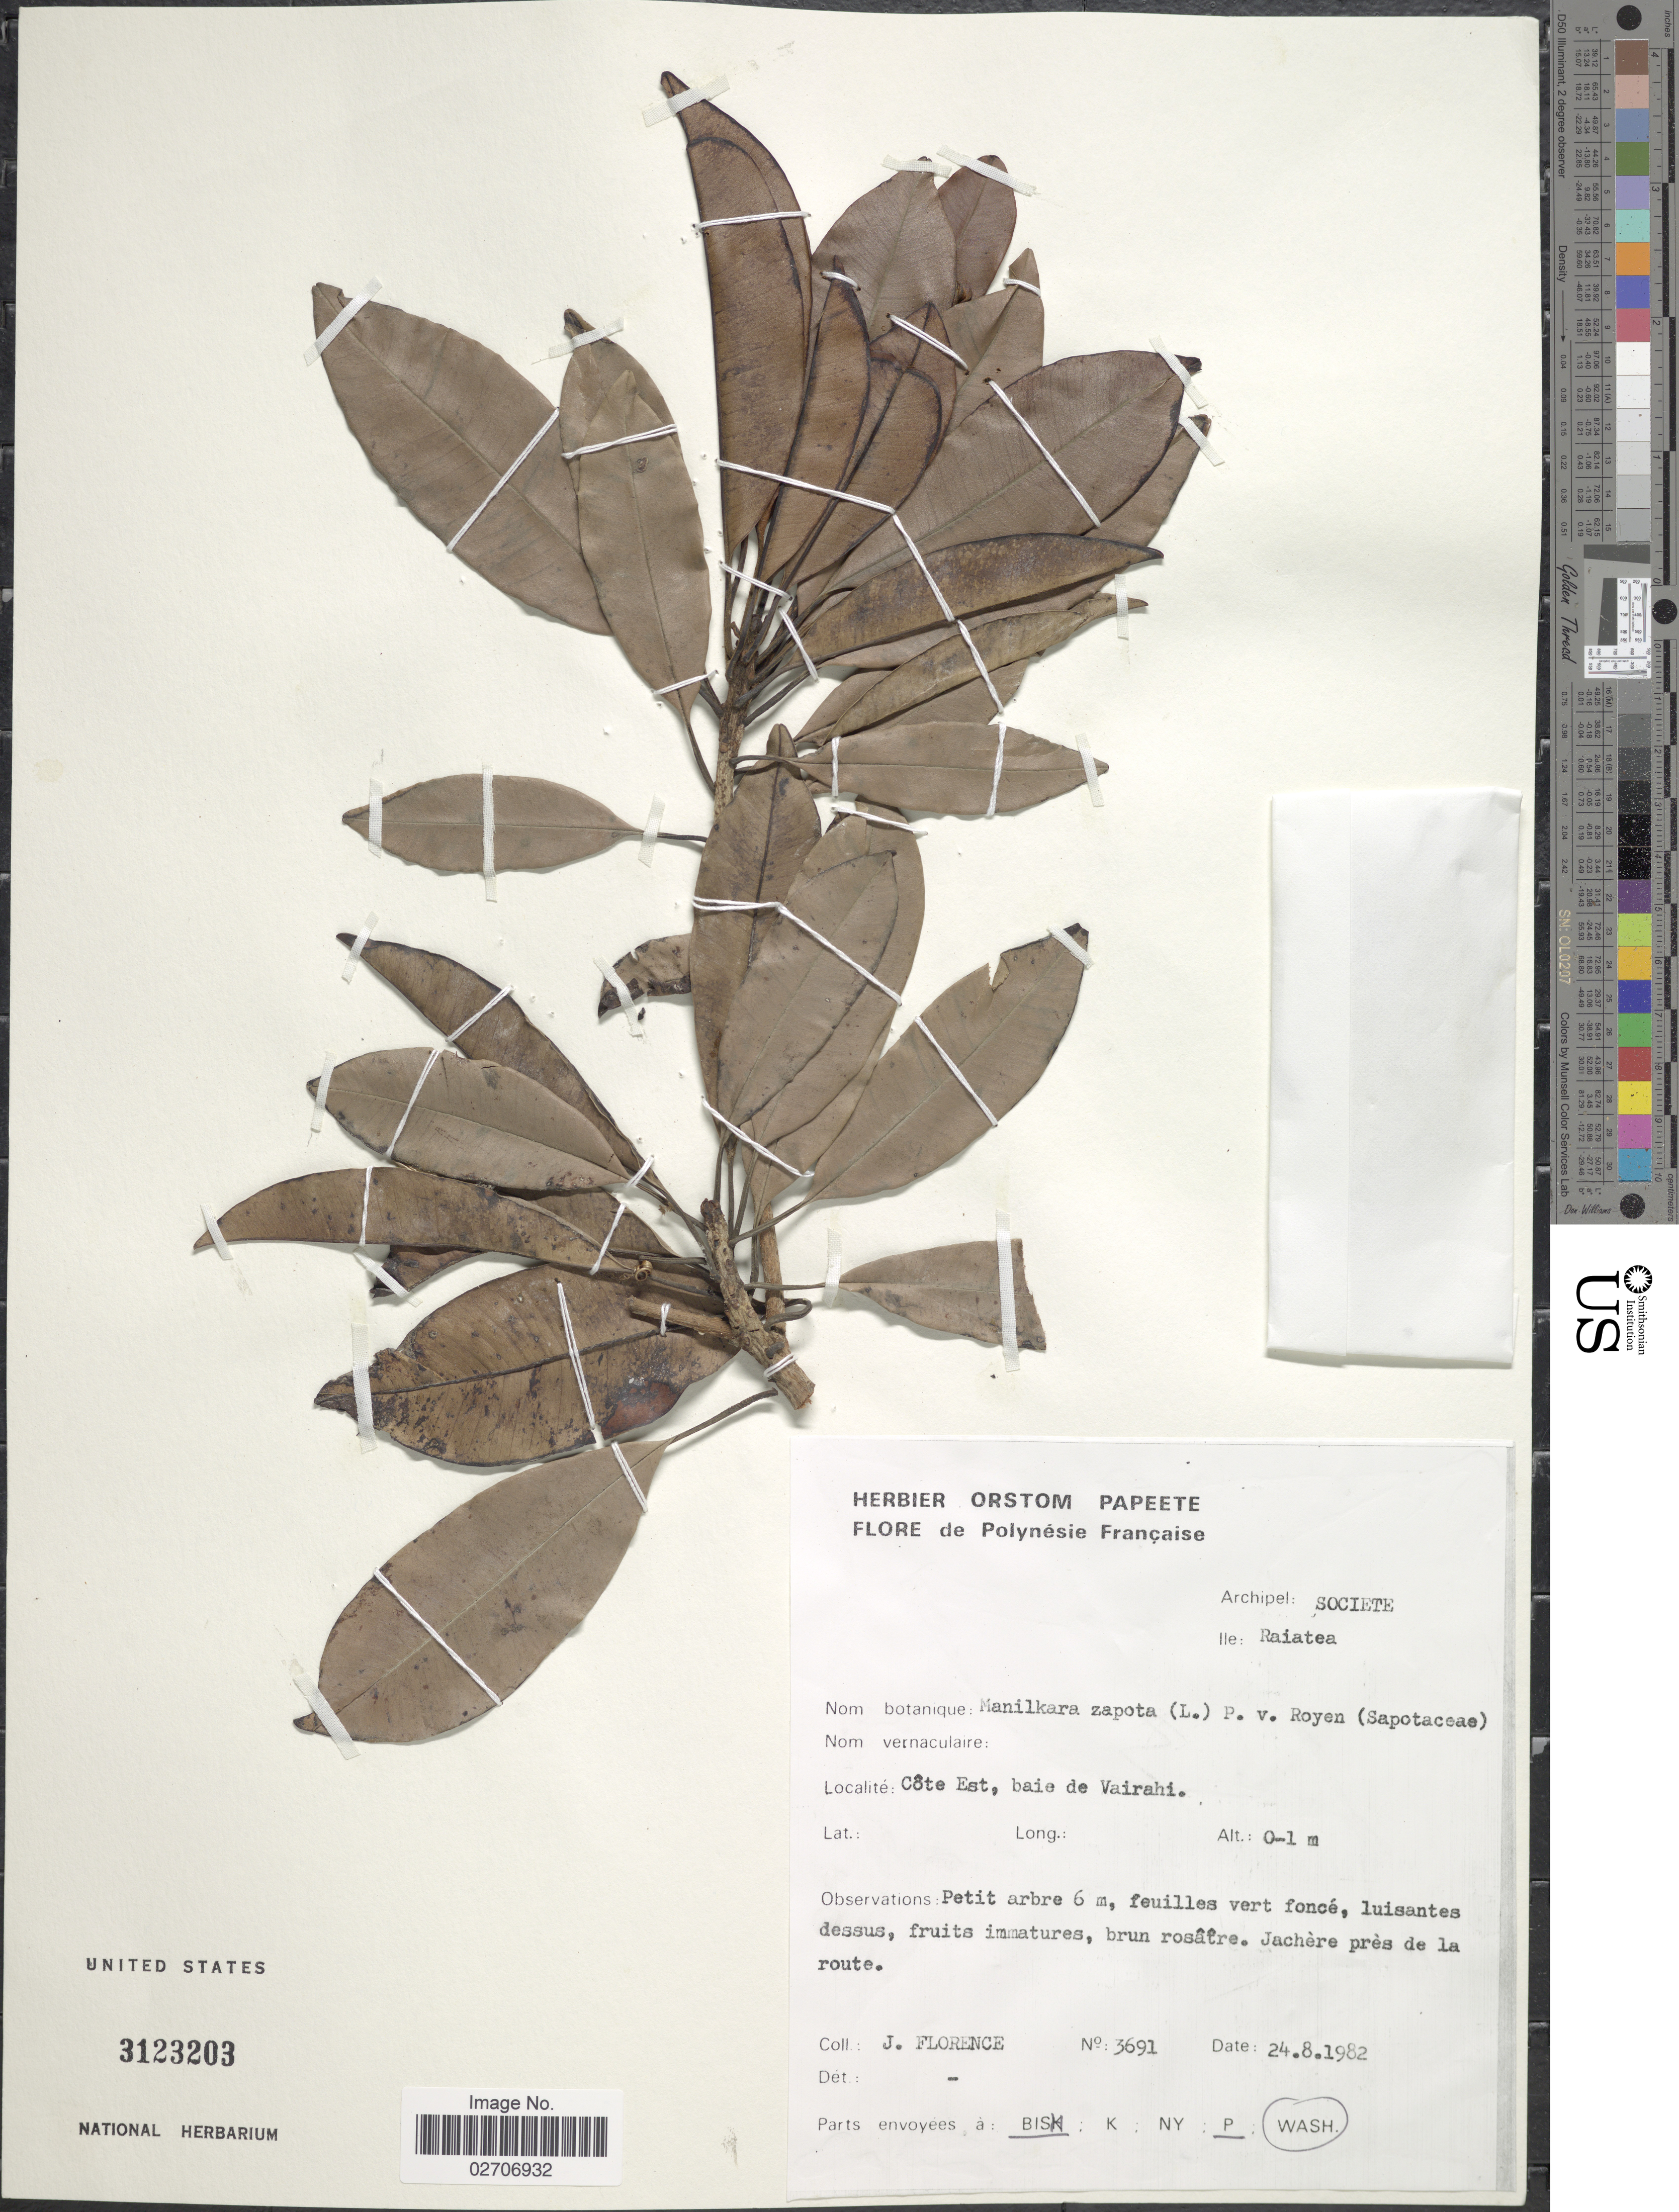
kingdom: Plantae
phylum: Tracheophyta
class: Magnoliopsida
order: Ericales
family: Sapotaceae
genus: Manilkara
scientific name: Manilkara zapota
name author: (L.) P. Royen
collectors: J. Florence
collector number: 3691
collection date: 1982-08-24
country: French Polynesia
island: Raiatea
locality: Archipel: Societe, Ile: Raiatea, Cote Est, baie de Vairahi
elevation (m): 0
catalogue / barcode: US 3123203